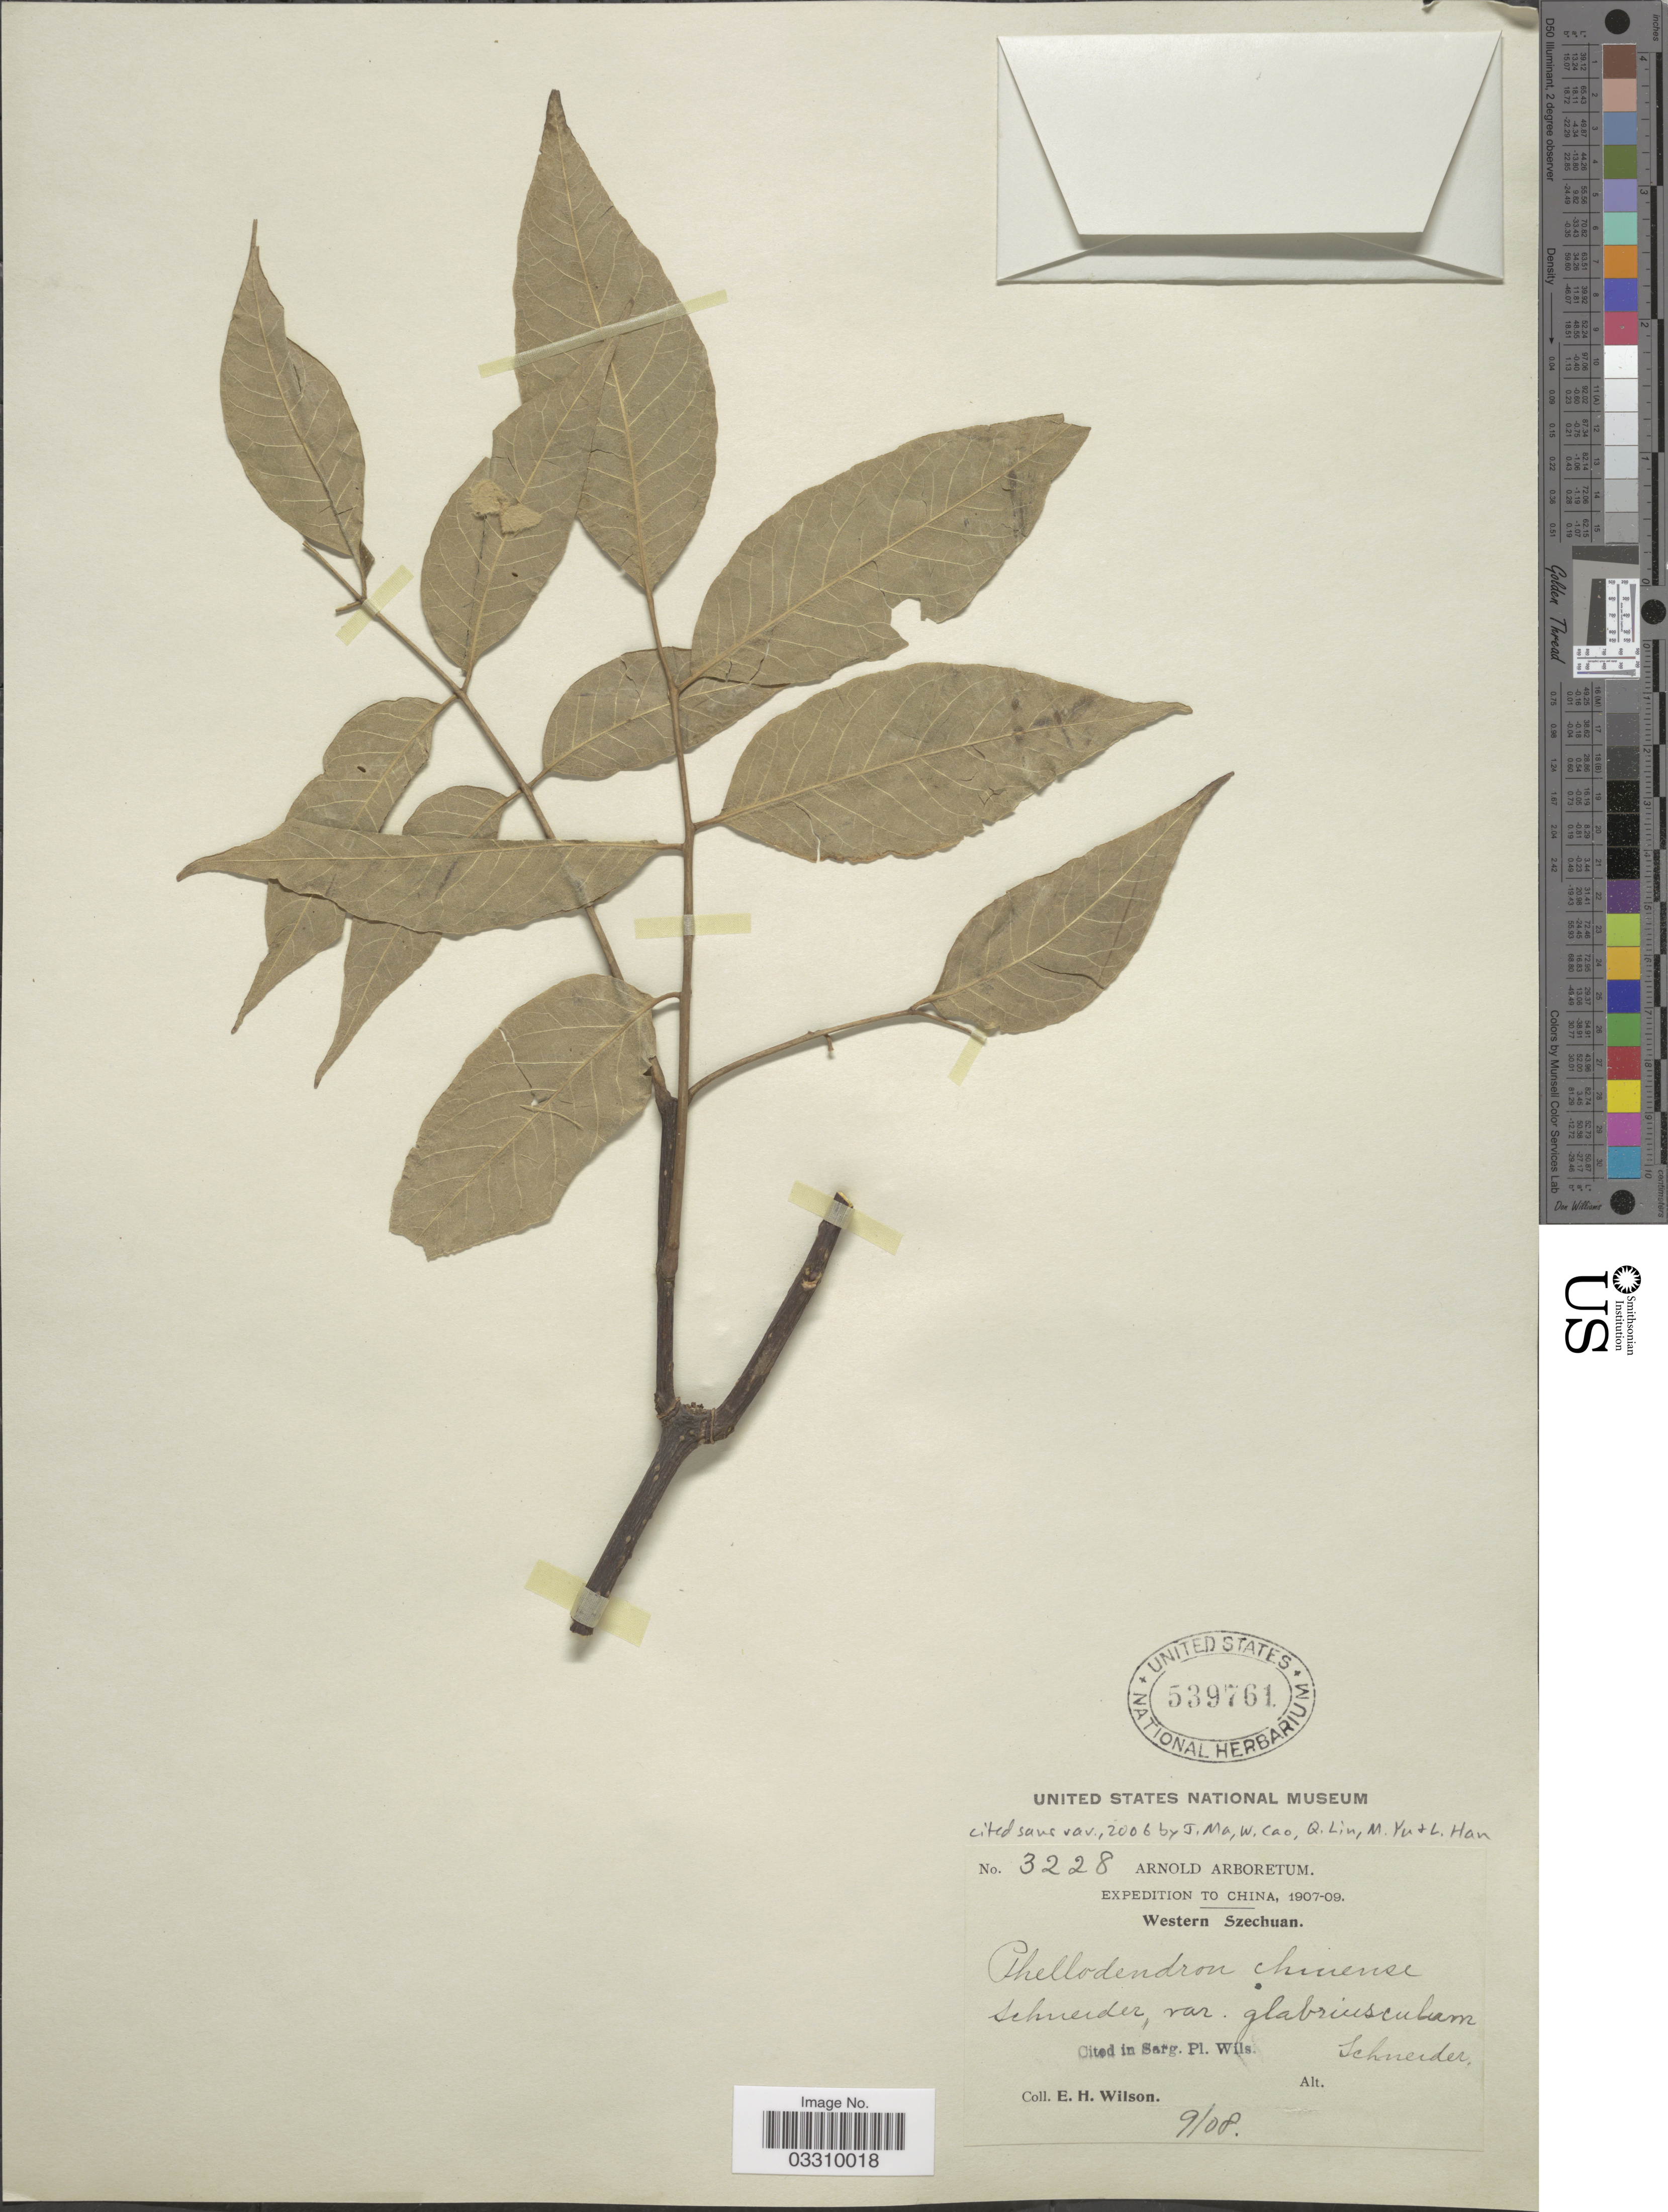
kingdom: Plantae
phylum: Tracheophyta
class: Magnoliopsida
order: Sapindales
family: Rutaceae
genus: Phellodendron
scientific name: Phellodendron chinense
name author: C.K. Schneid.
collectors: E. Wilson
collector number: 3228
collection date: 1908-09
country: China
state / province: Sichuan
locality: Western Szechuan.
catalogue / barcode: US 539761